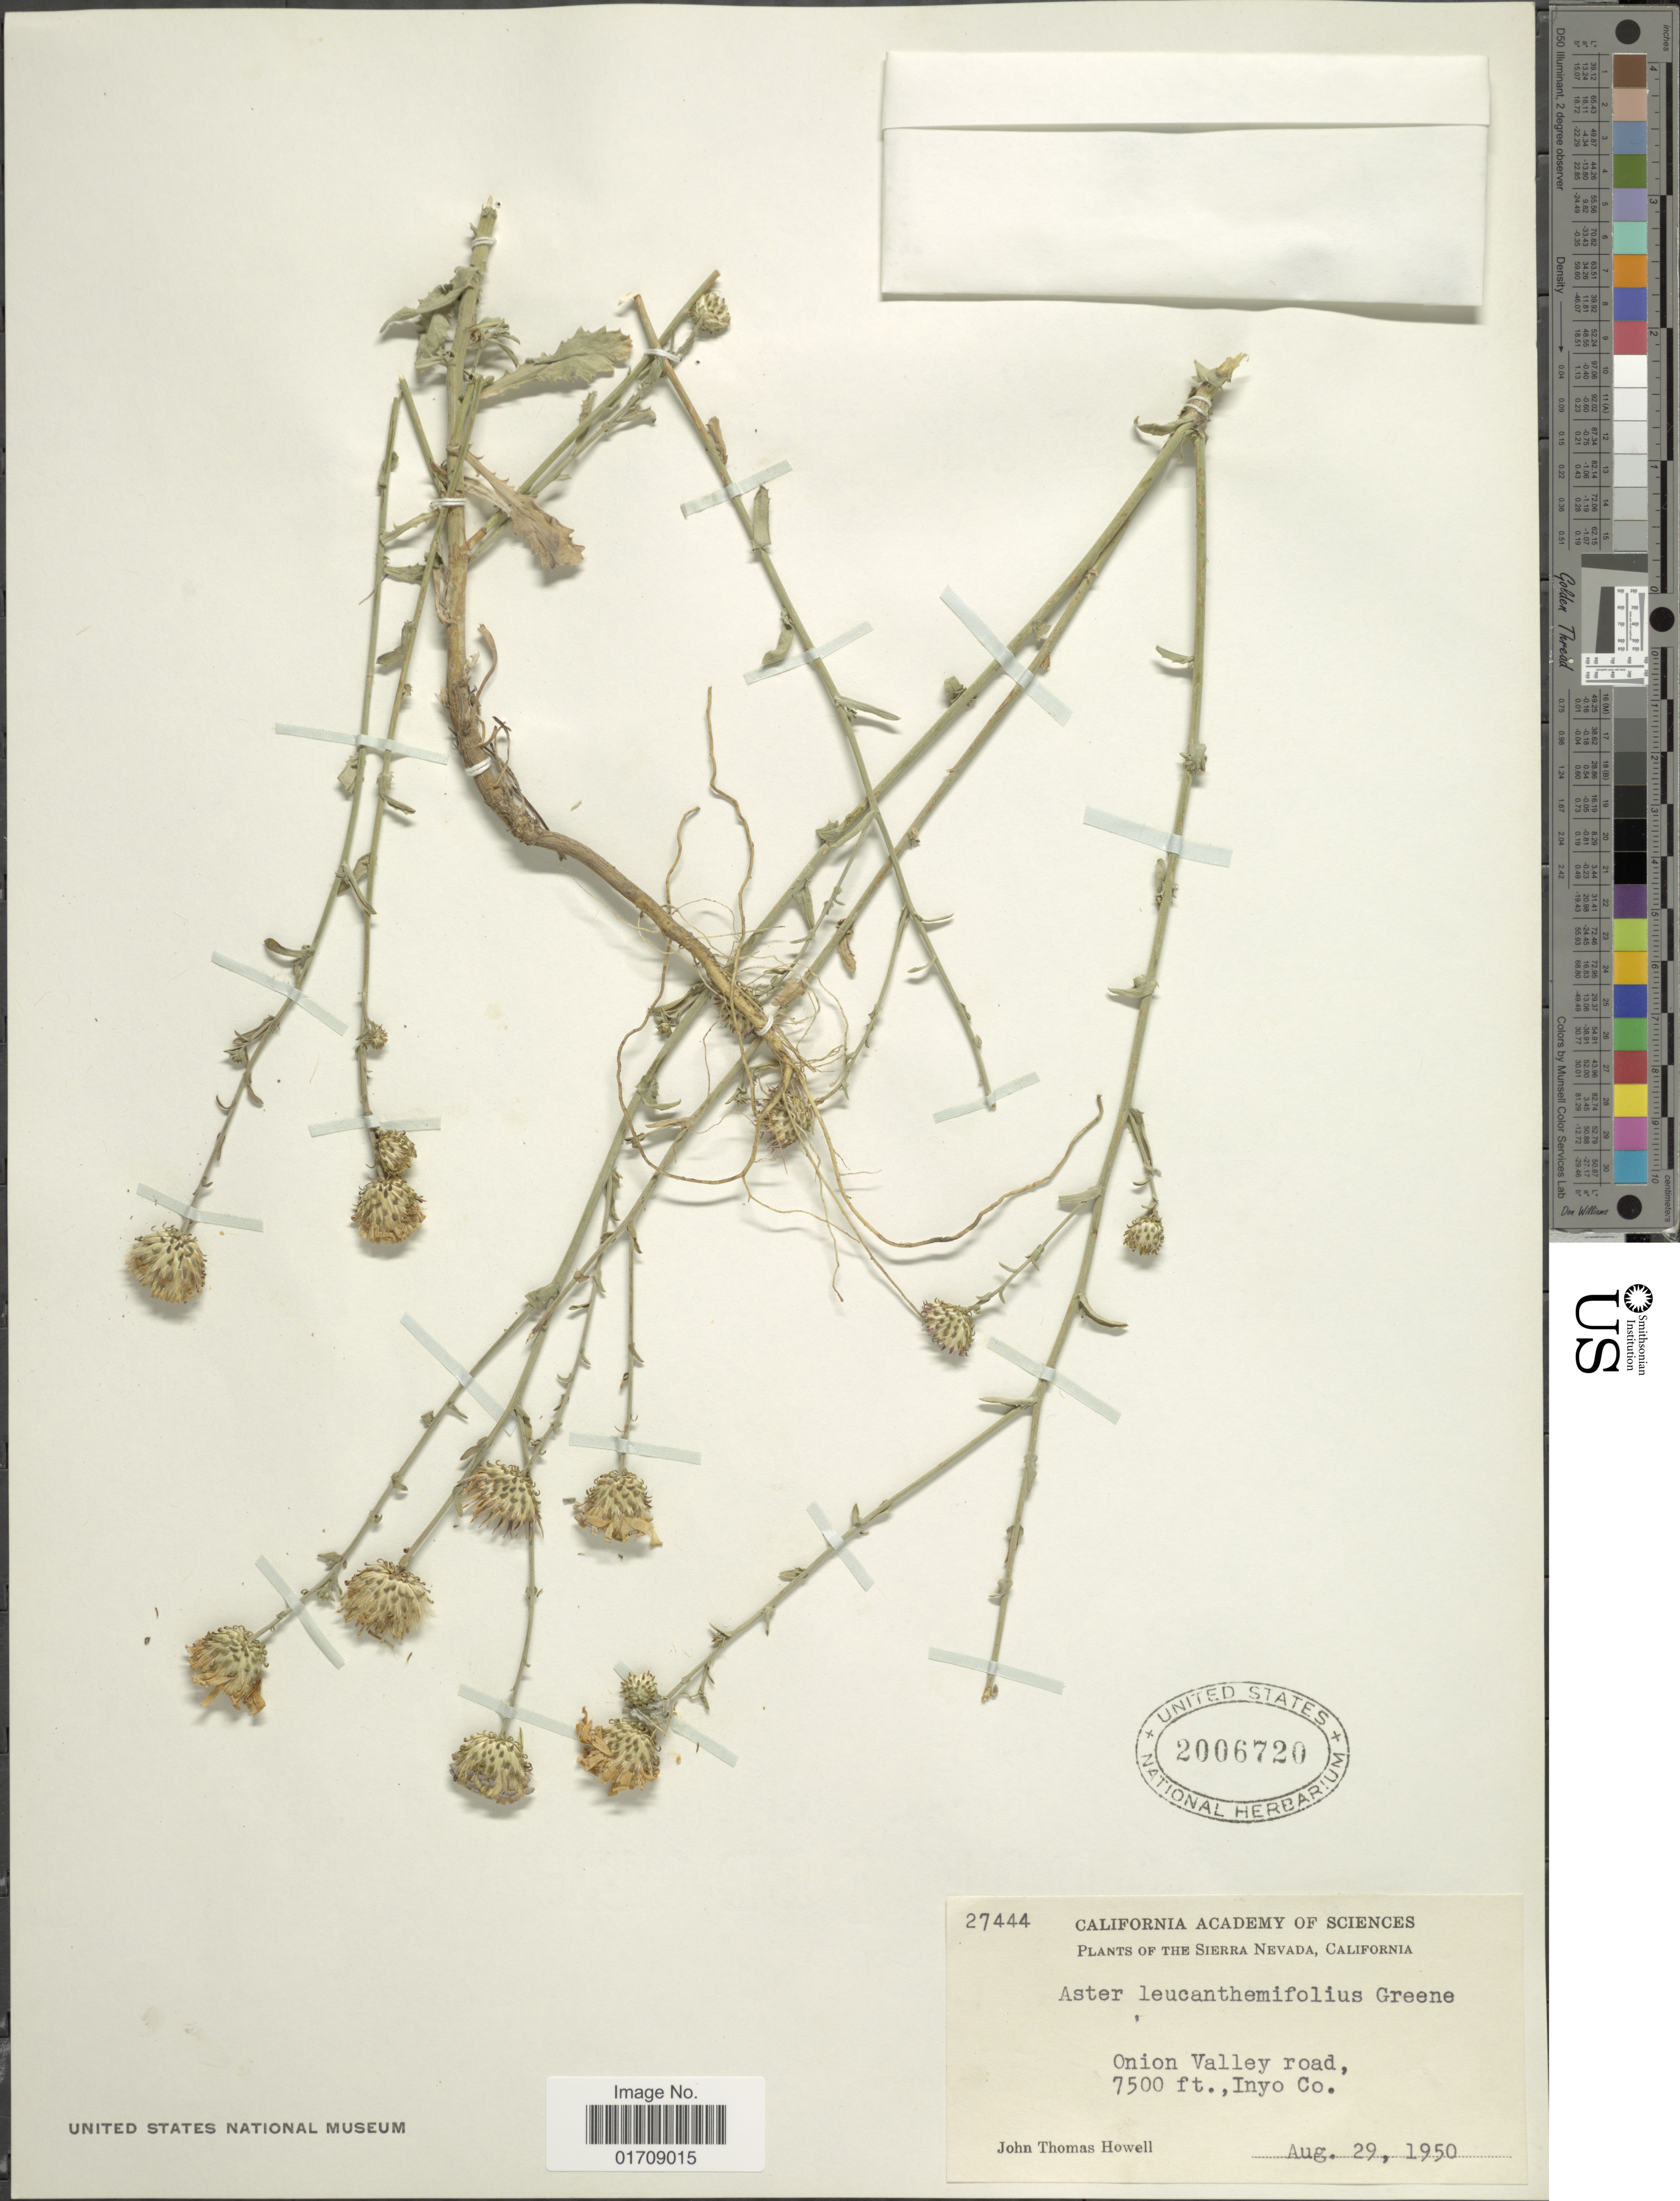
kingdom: Plantae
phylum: Tracheophyta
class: Magnoliopsida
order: Asterales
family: Asteraceae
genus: Machaeranthera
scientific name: Machaeranthera leucanthemifolia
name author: (Greene) Greene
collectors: J. T. Howell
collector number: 27444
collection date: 1950-08-29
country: United States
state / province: California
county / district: Inyo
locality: Sierra Nevada, Onion Valley road, Inyo Co.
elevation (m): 2286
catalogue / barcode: US 2006720